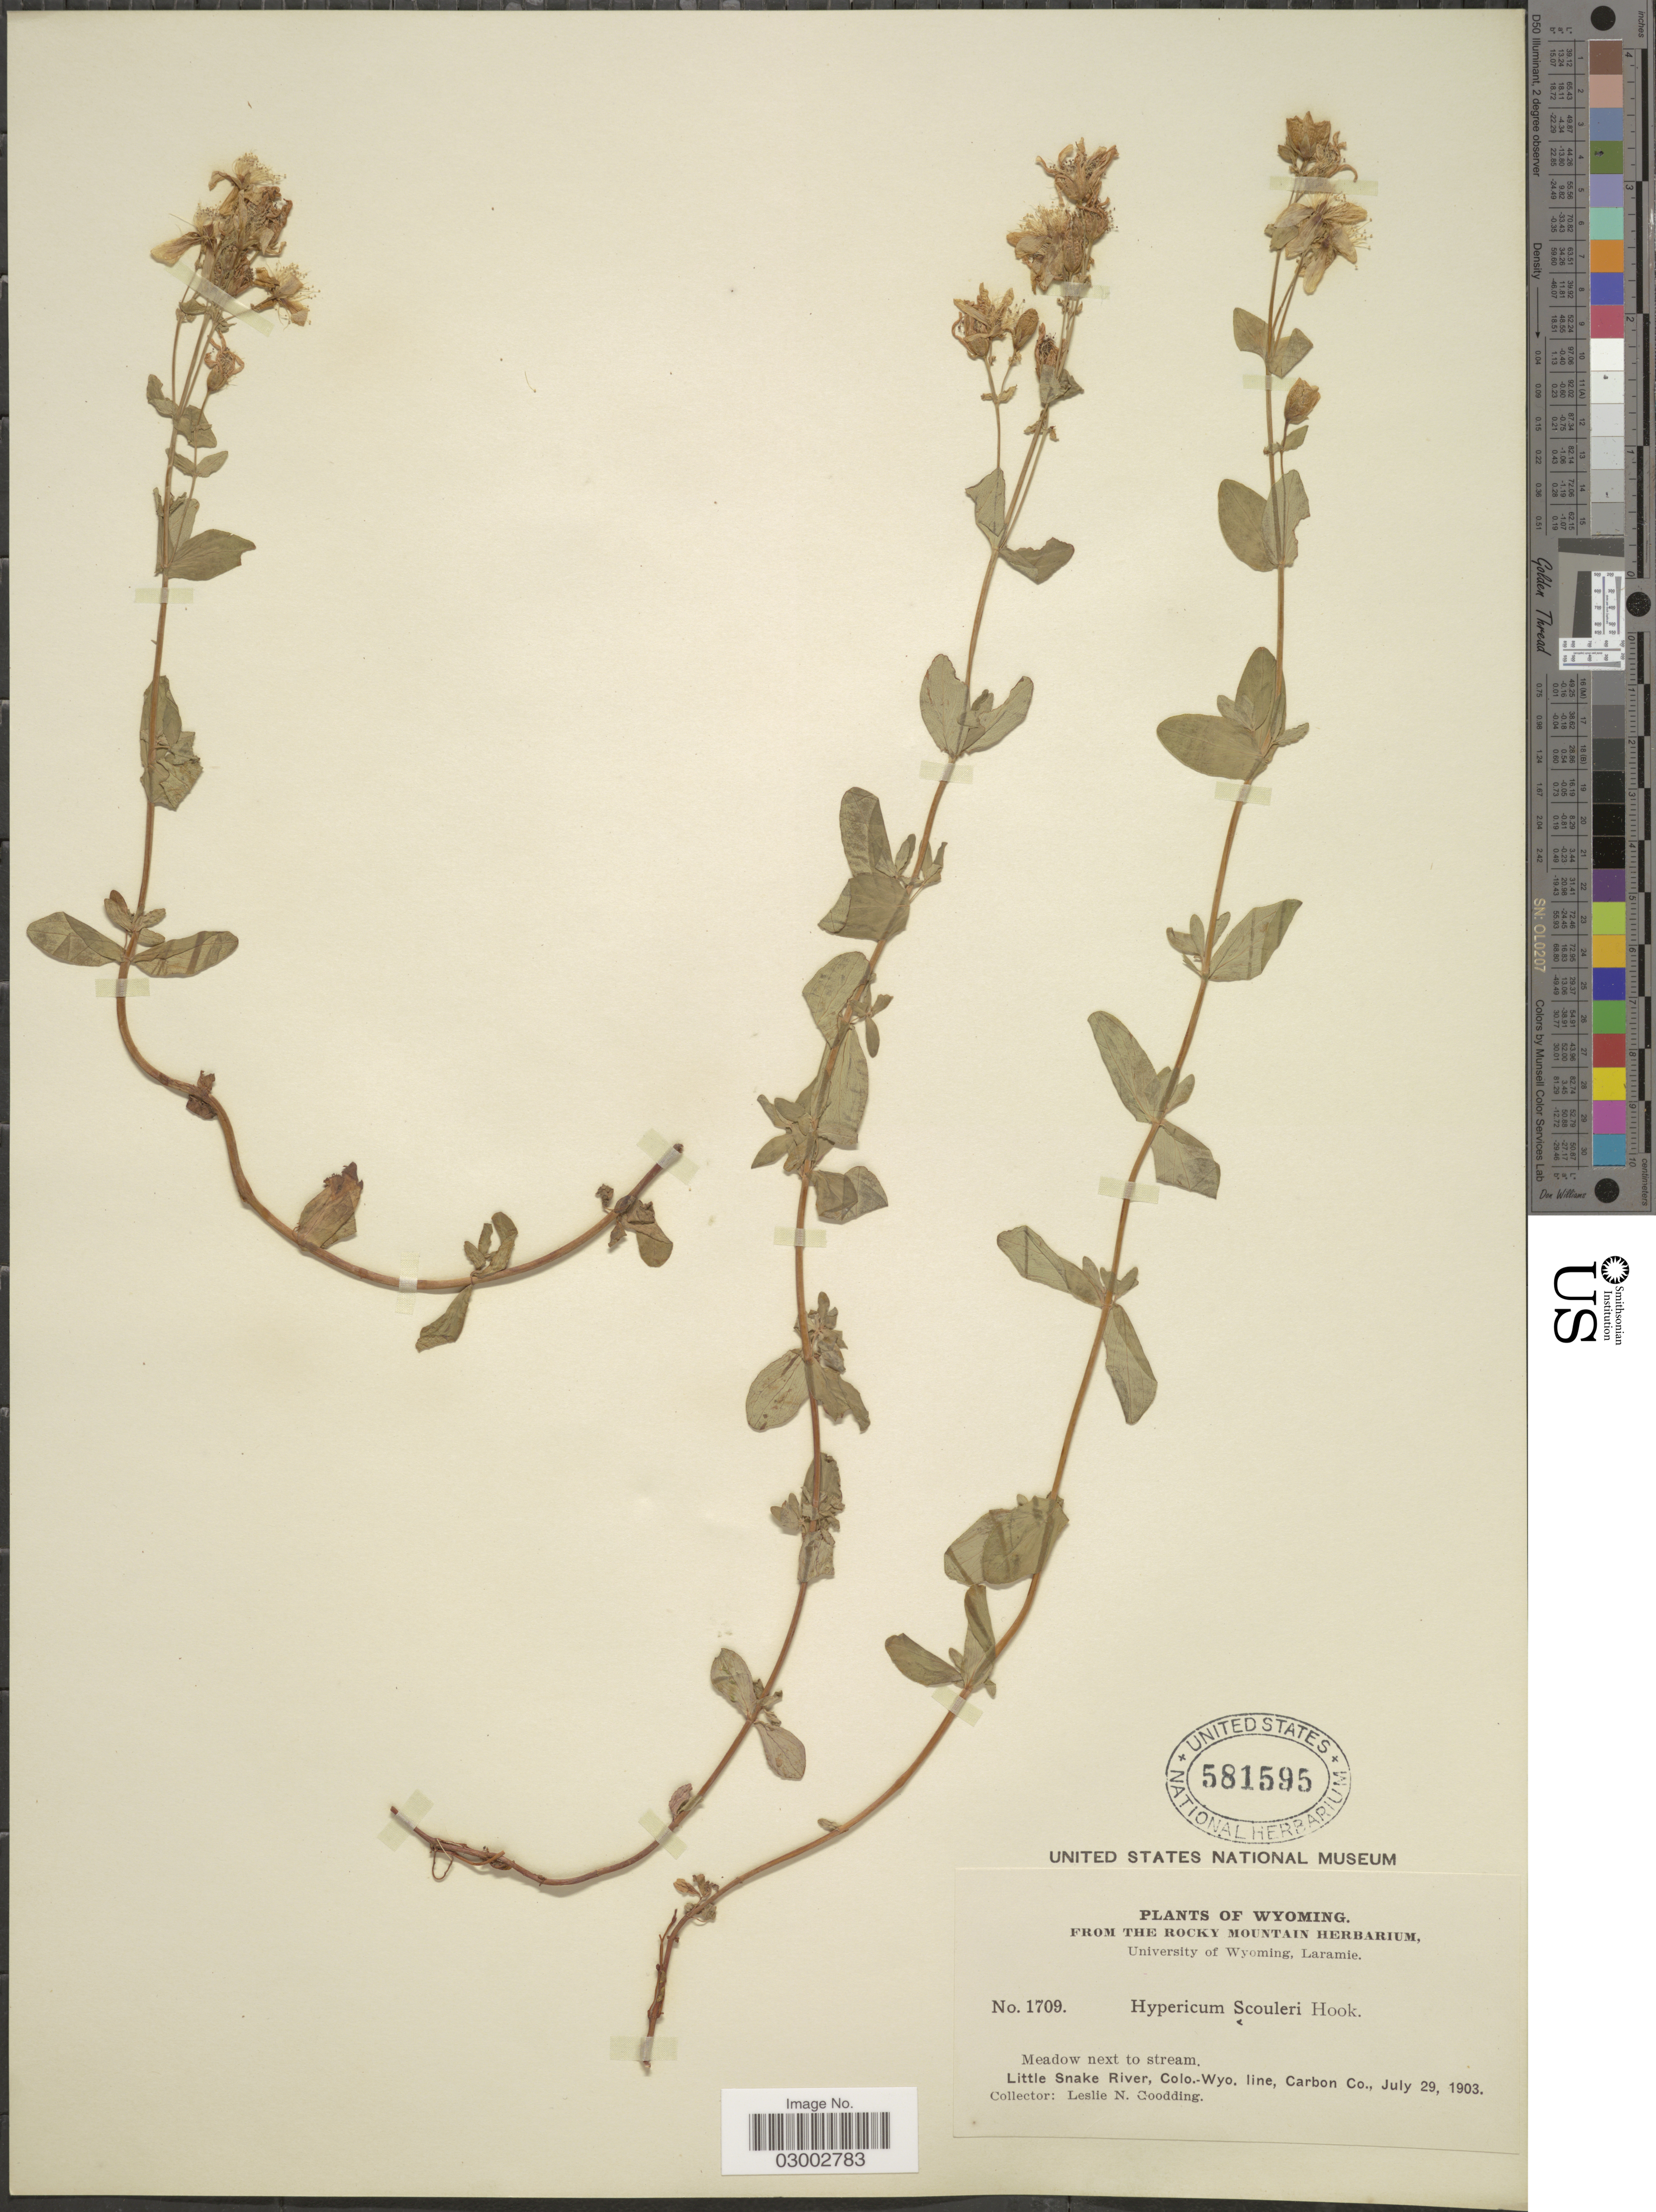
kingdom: Plantae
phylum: Tracheophyta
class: Magnoliopsida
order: Malpighiales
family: Hypericaceae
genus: Hypericum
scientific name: Hypericum scouleri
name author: Hook.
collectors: L. N. Goodding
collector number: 1709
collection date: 1903-07-29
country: United States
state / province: Wyoming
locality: Meadow next to stream. Little Snake River, Colo.-Wyo. line, Carbon Co.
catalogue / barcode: US 581595